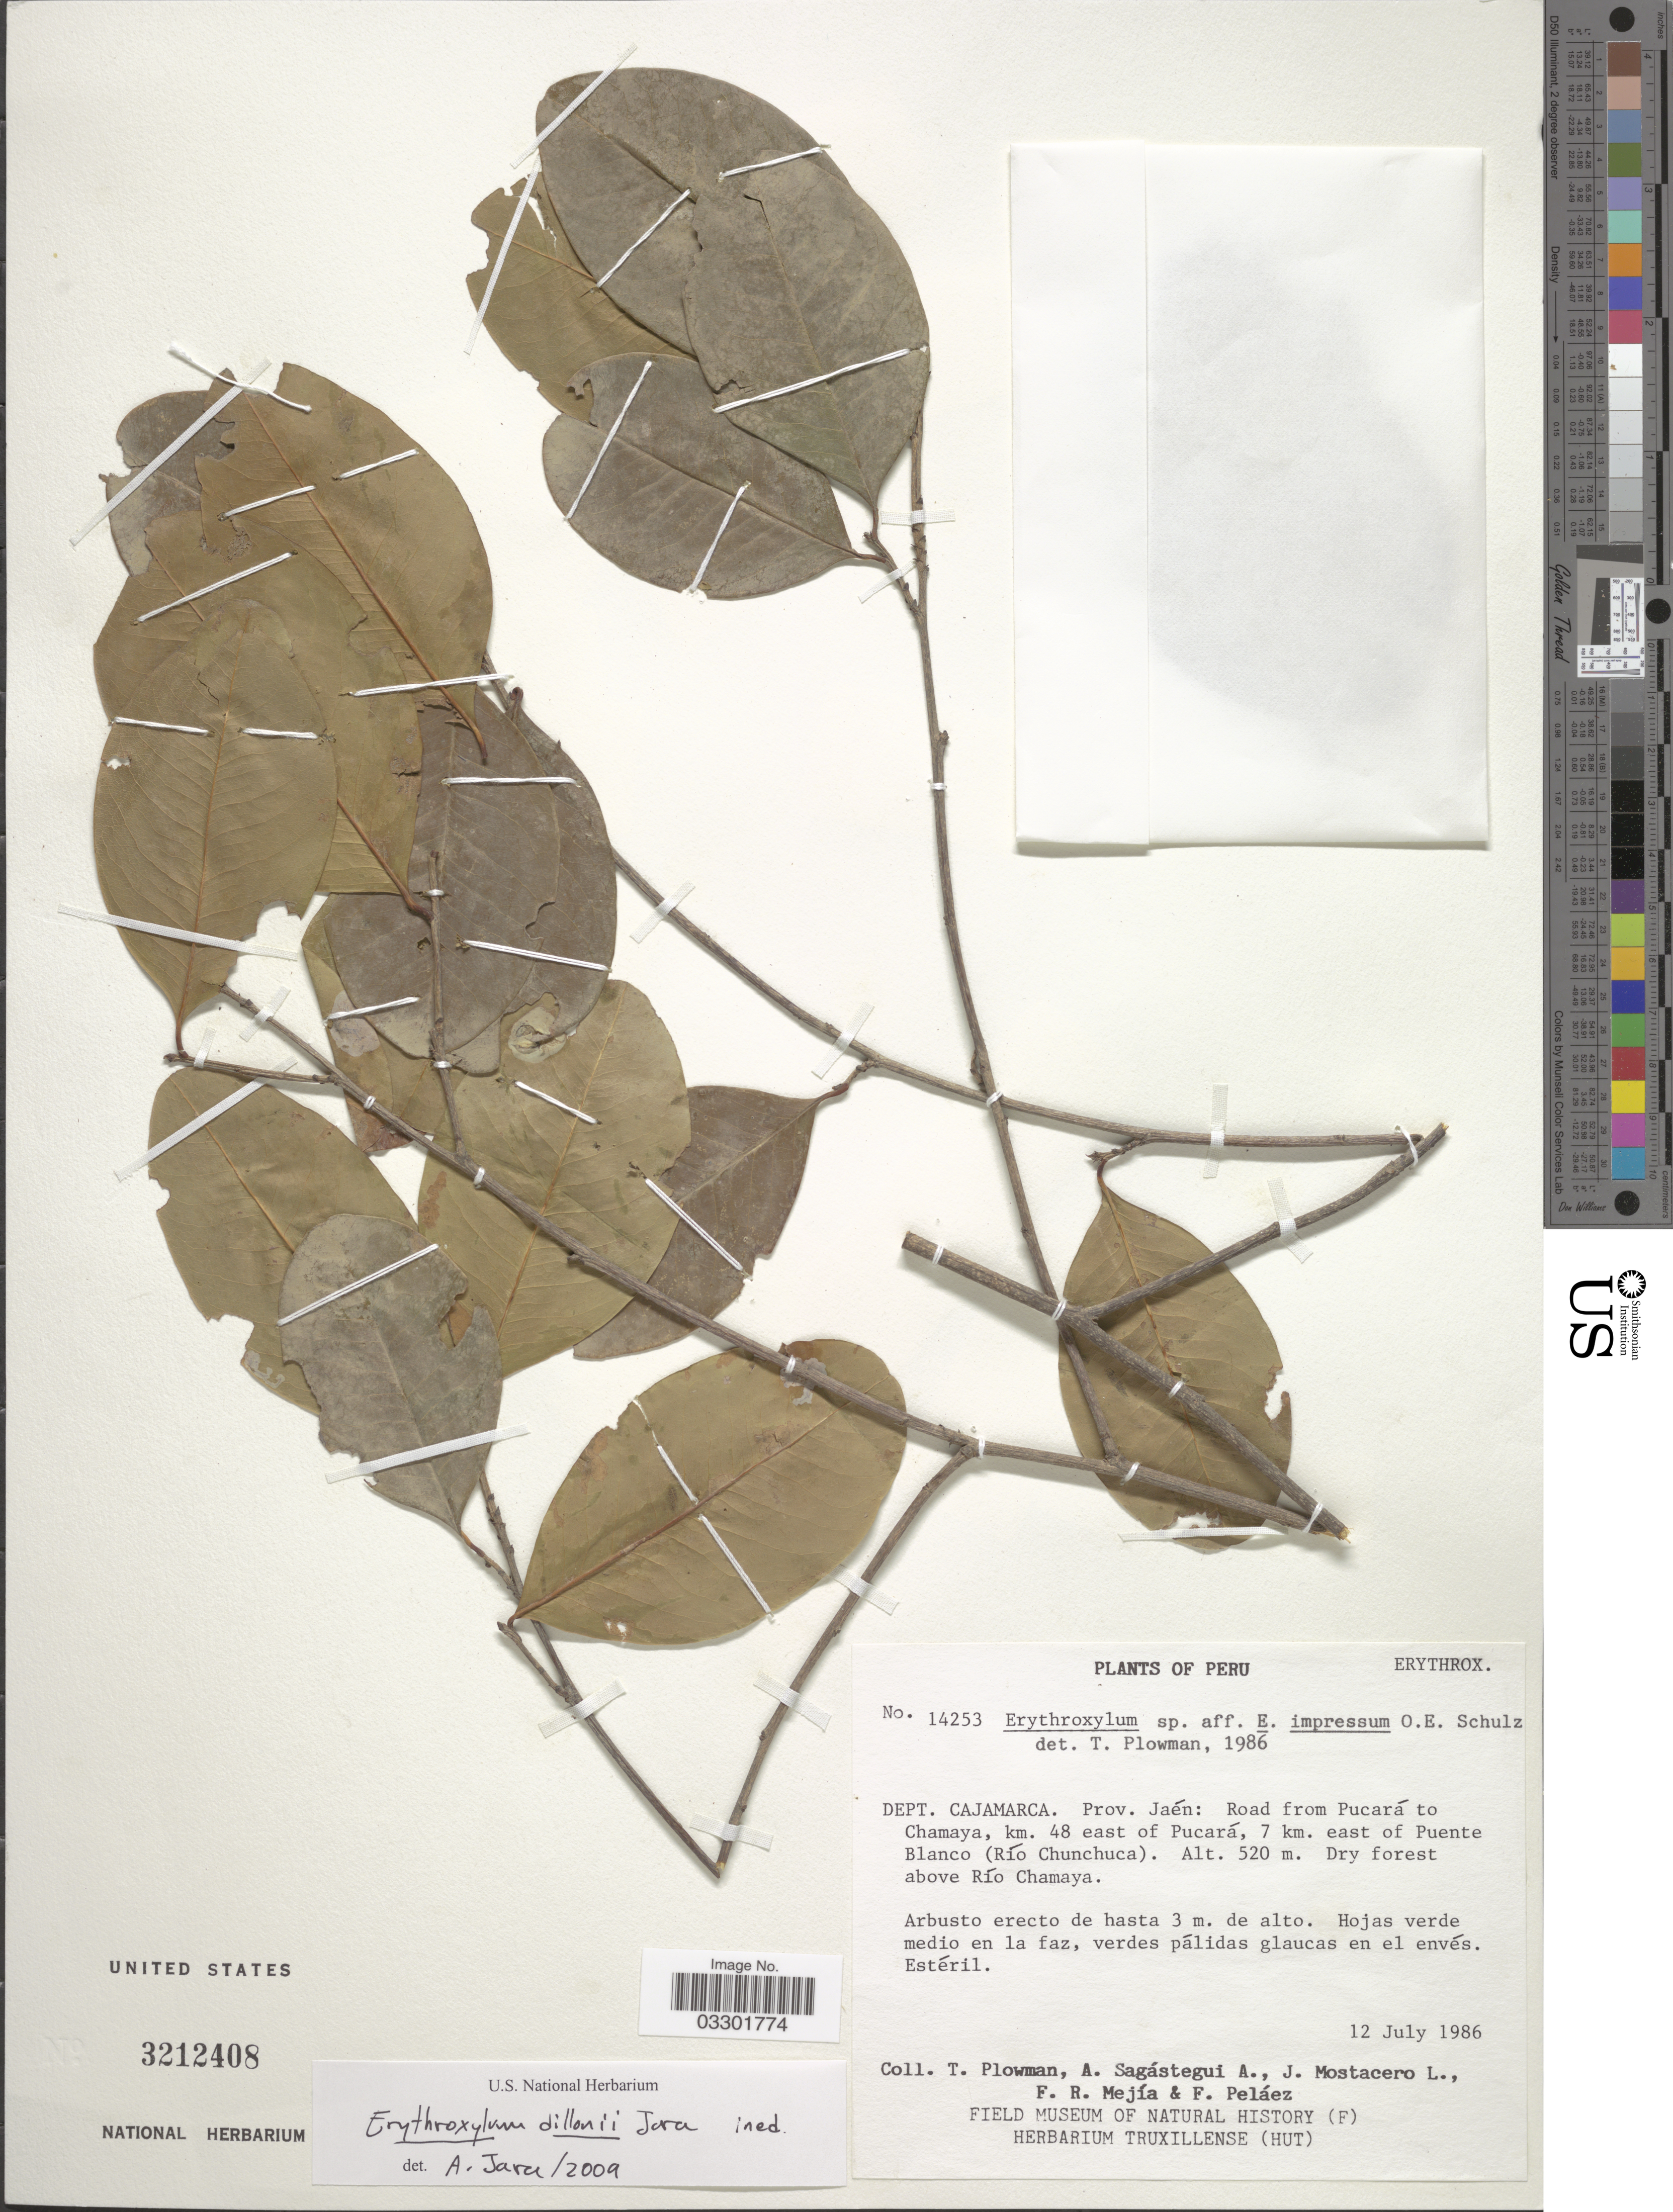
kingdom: Plantae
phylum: Tracheophyta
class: Magnoliopsida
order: Malpighiales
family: Erythroxylaceae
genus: Erythroxylum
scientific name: Erythroxylum dillonii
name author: Plowman ex Jara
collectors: T. Plowman, A. Sagástegui A., J. Mostacero L., F. R. Mejia & F. Pelaez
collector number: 14253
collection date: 1986-07-12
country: Peru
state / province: Cajamarca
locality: Dept. Cajamarca. Prov. Jaén: Road from Pucará to Chamaya, km. 48 of Pucará, 7 km. east of Puente Blanco (Río Chunchuca).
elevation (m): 520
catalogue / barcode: US 3212408